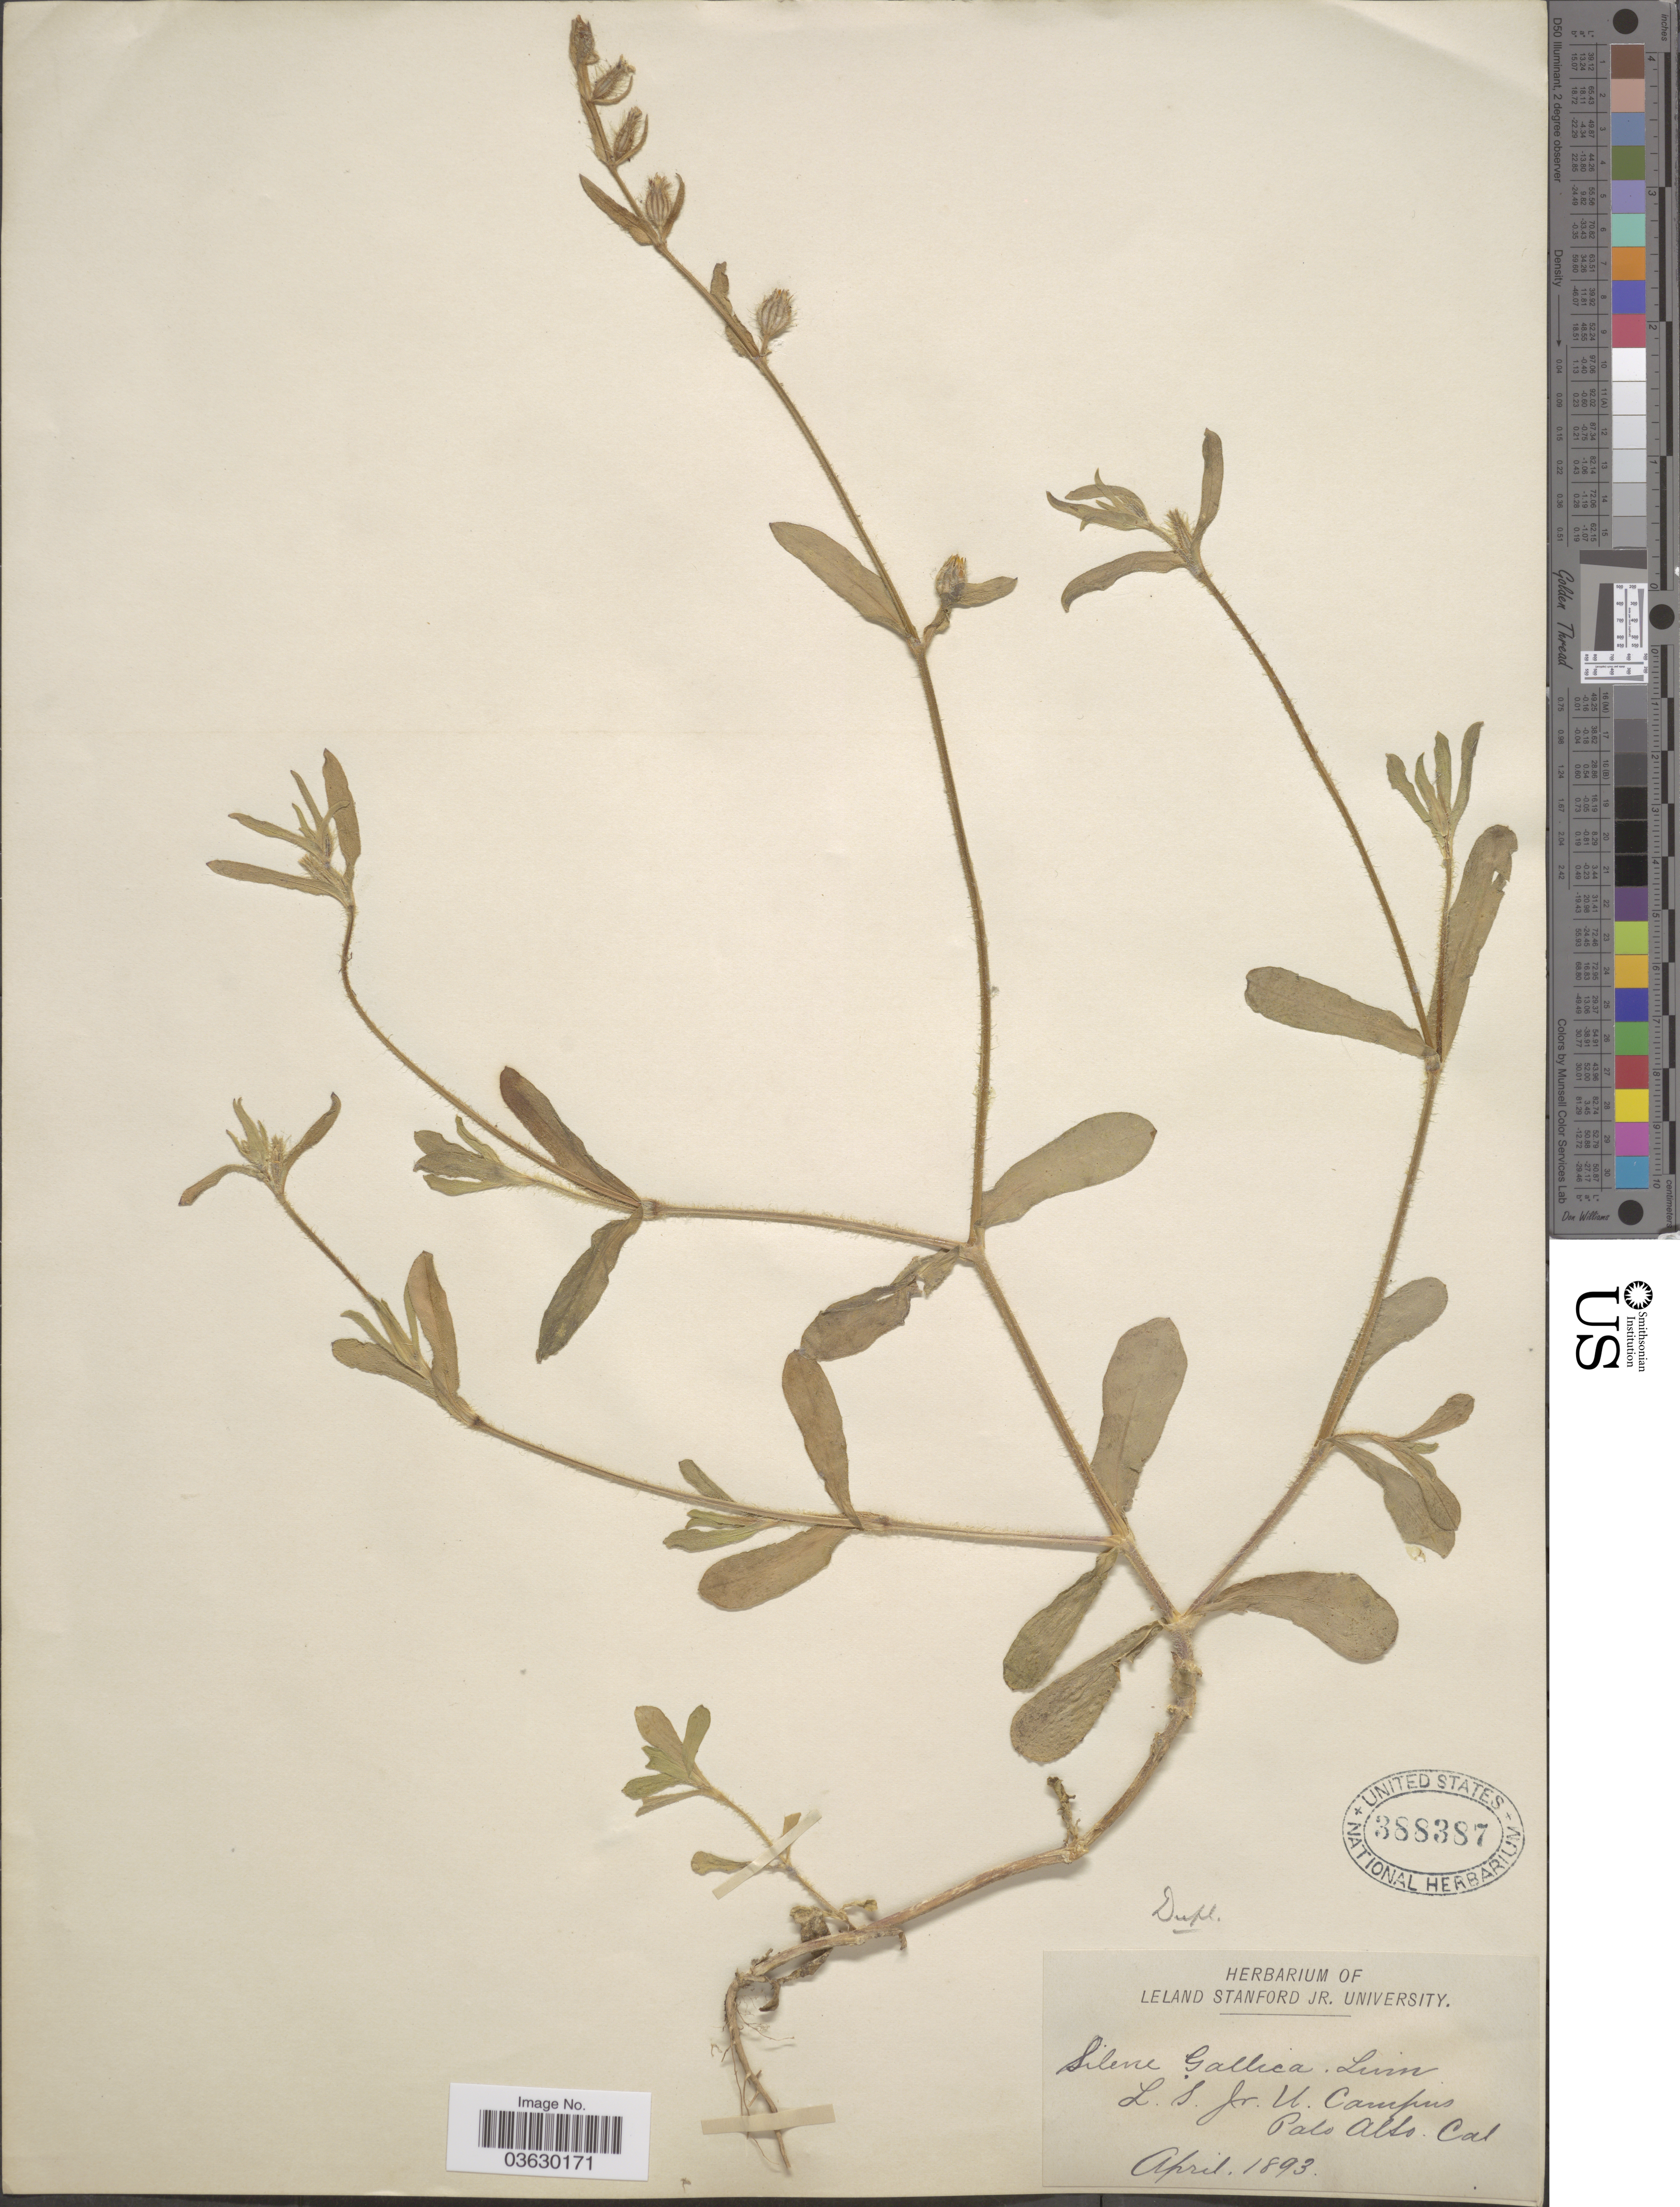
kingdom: Plantae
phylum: Tracheophyta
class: Magnoliopsida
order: Caryophyllales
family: Caryophyllaceae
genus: Silene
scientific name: Silene gallica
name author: L.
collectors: ex herb. Stanford Univ.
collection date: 1893-04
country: United States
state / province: California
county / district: Santa Clara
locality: L. S. Jr. U. Campus. Palo Alto.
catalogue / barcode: US 388387